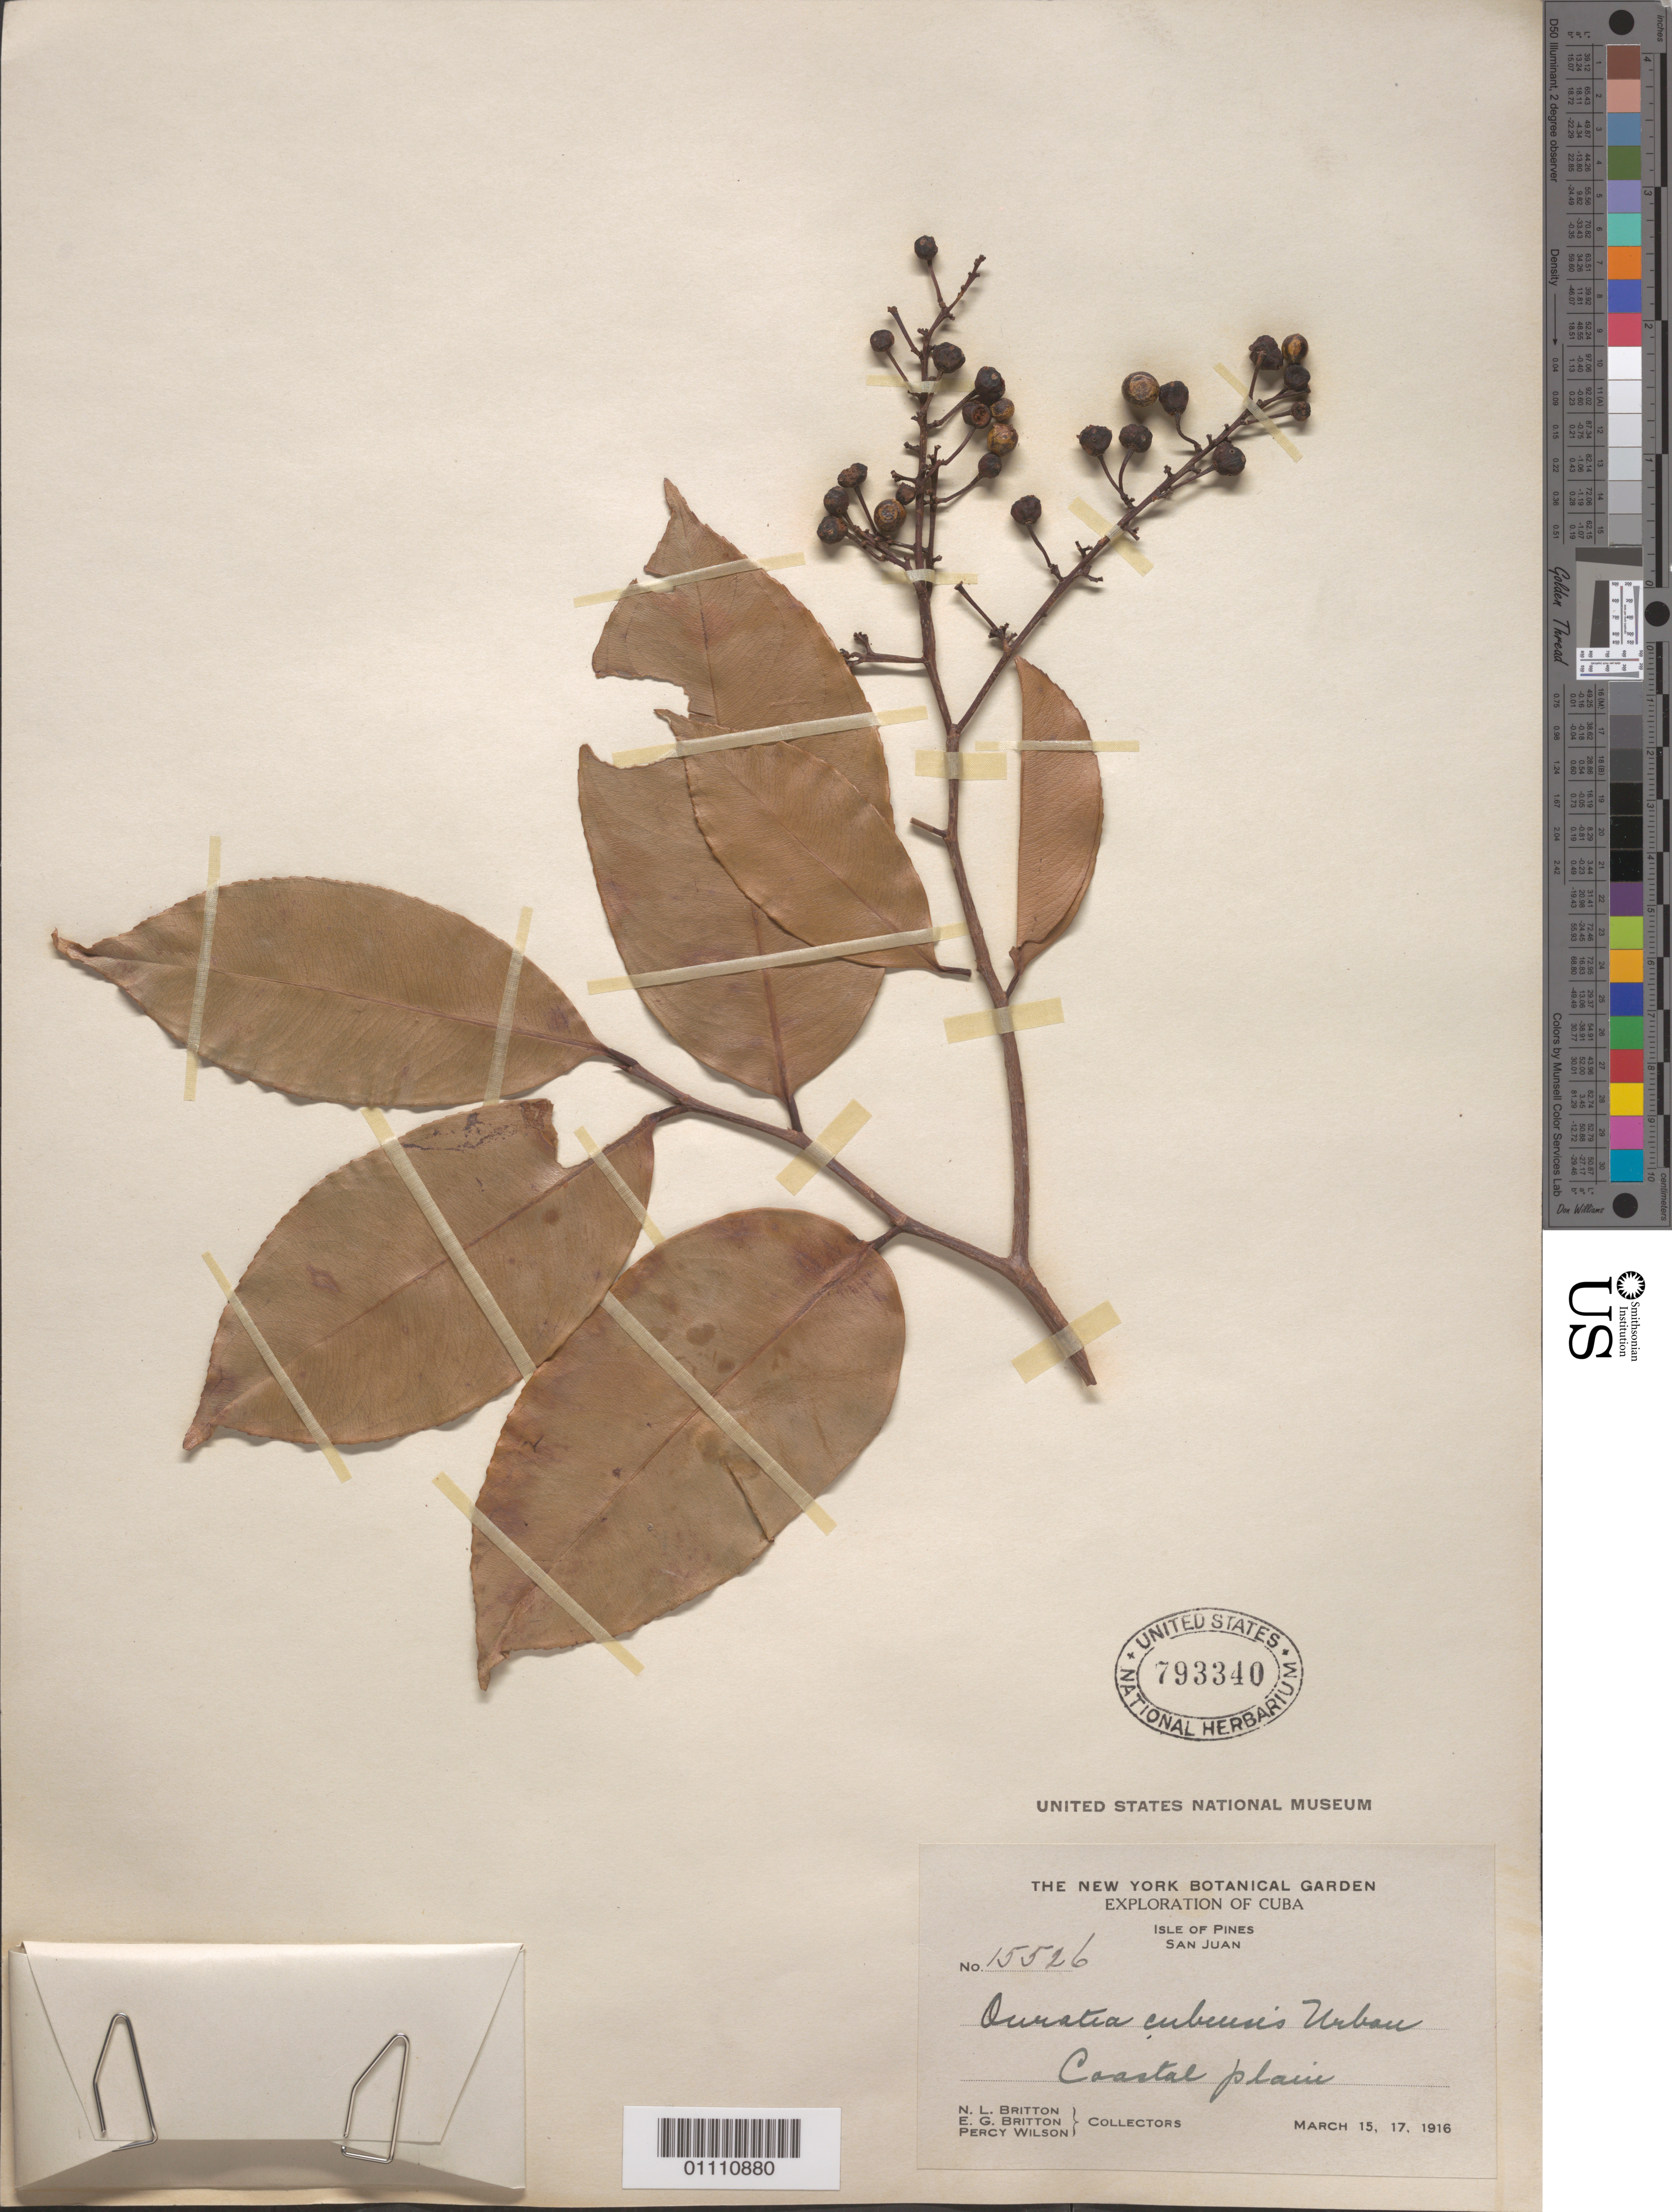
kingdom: Plantae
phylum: Tracheophyta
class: Magnoliopsida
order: Malpighiales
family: Ochnaceae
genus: Ouratea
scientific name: Ouratea nitida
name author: (Sw.) Engl.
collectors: N. Britton, E. G. Britton & P. Wilson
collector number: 15526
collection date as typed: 15 Mar 1916 and 17 Mar 1916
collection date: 1916-03-15,1916-03-17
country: Cuba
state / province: Isla de La Juventud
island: Isla de la Juventud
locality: Isle of Pines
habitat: coastal plain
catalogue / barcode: US 793340